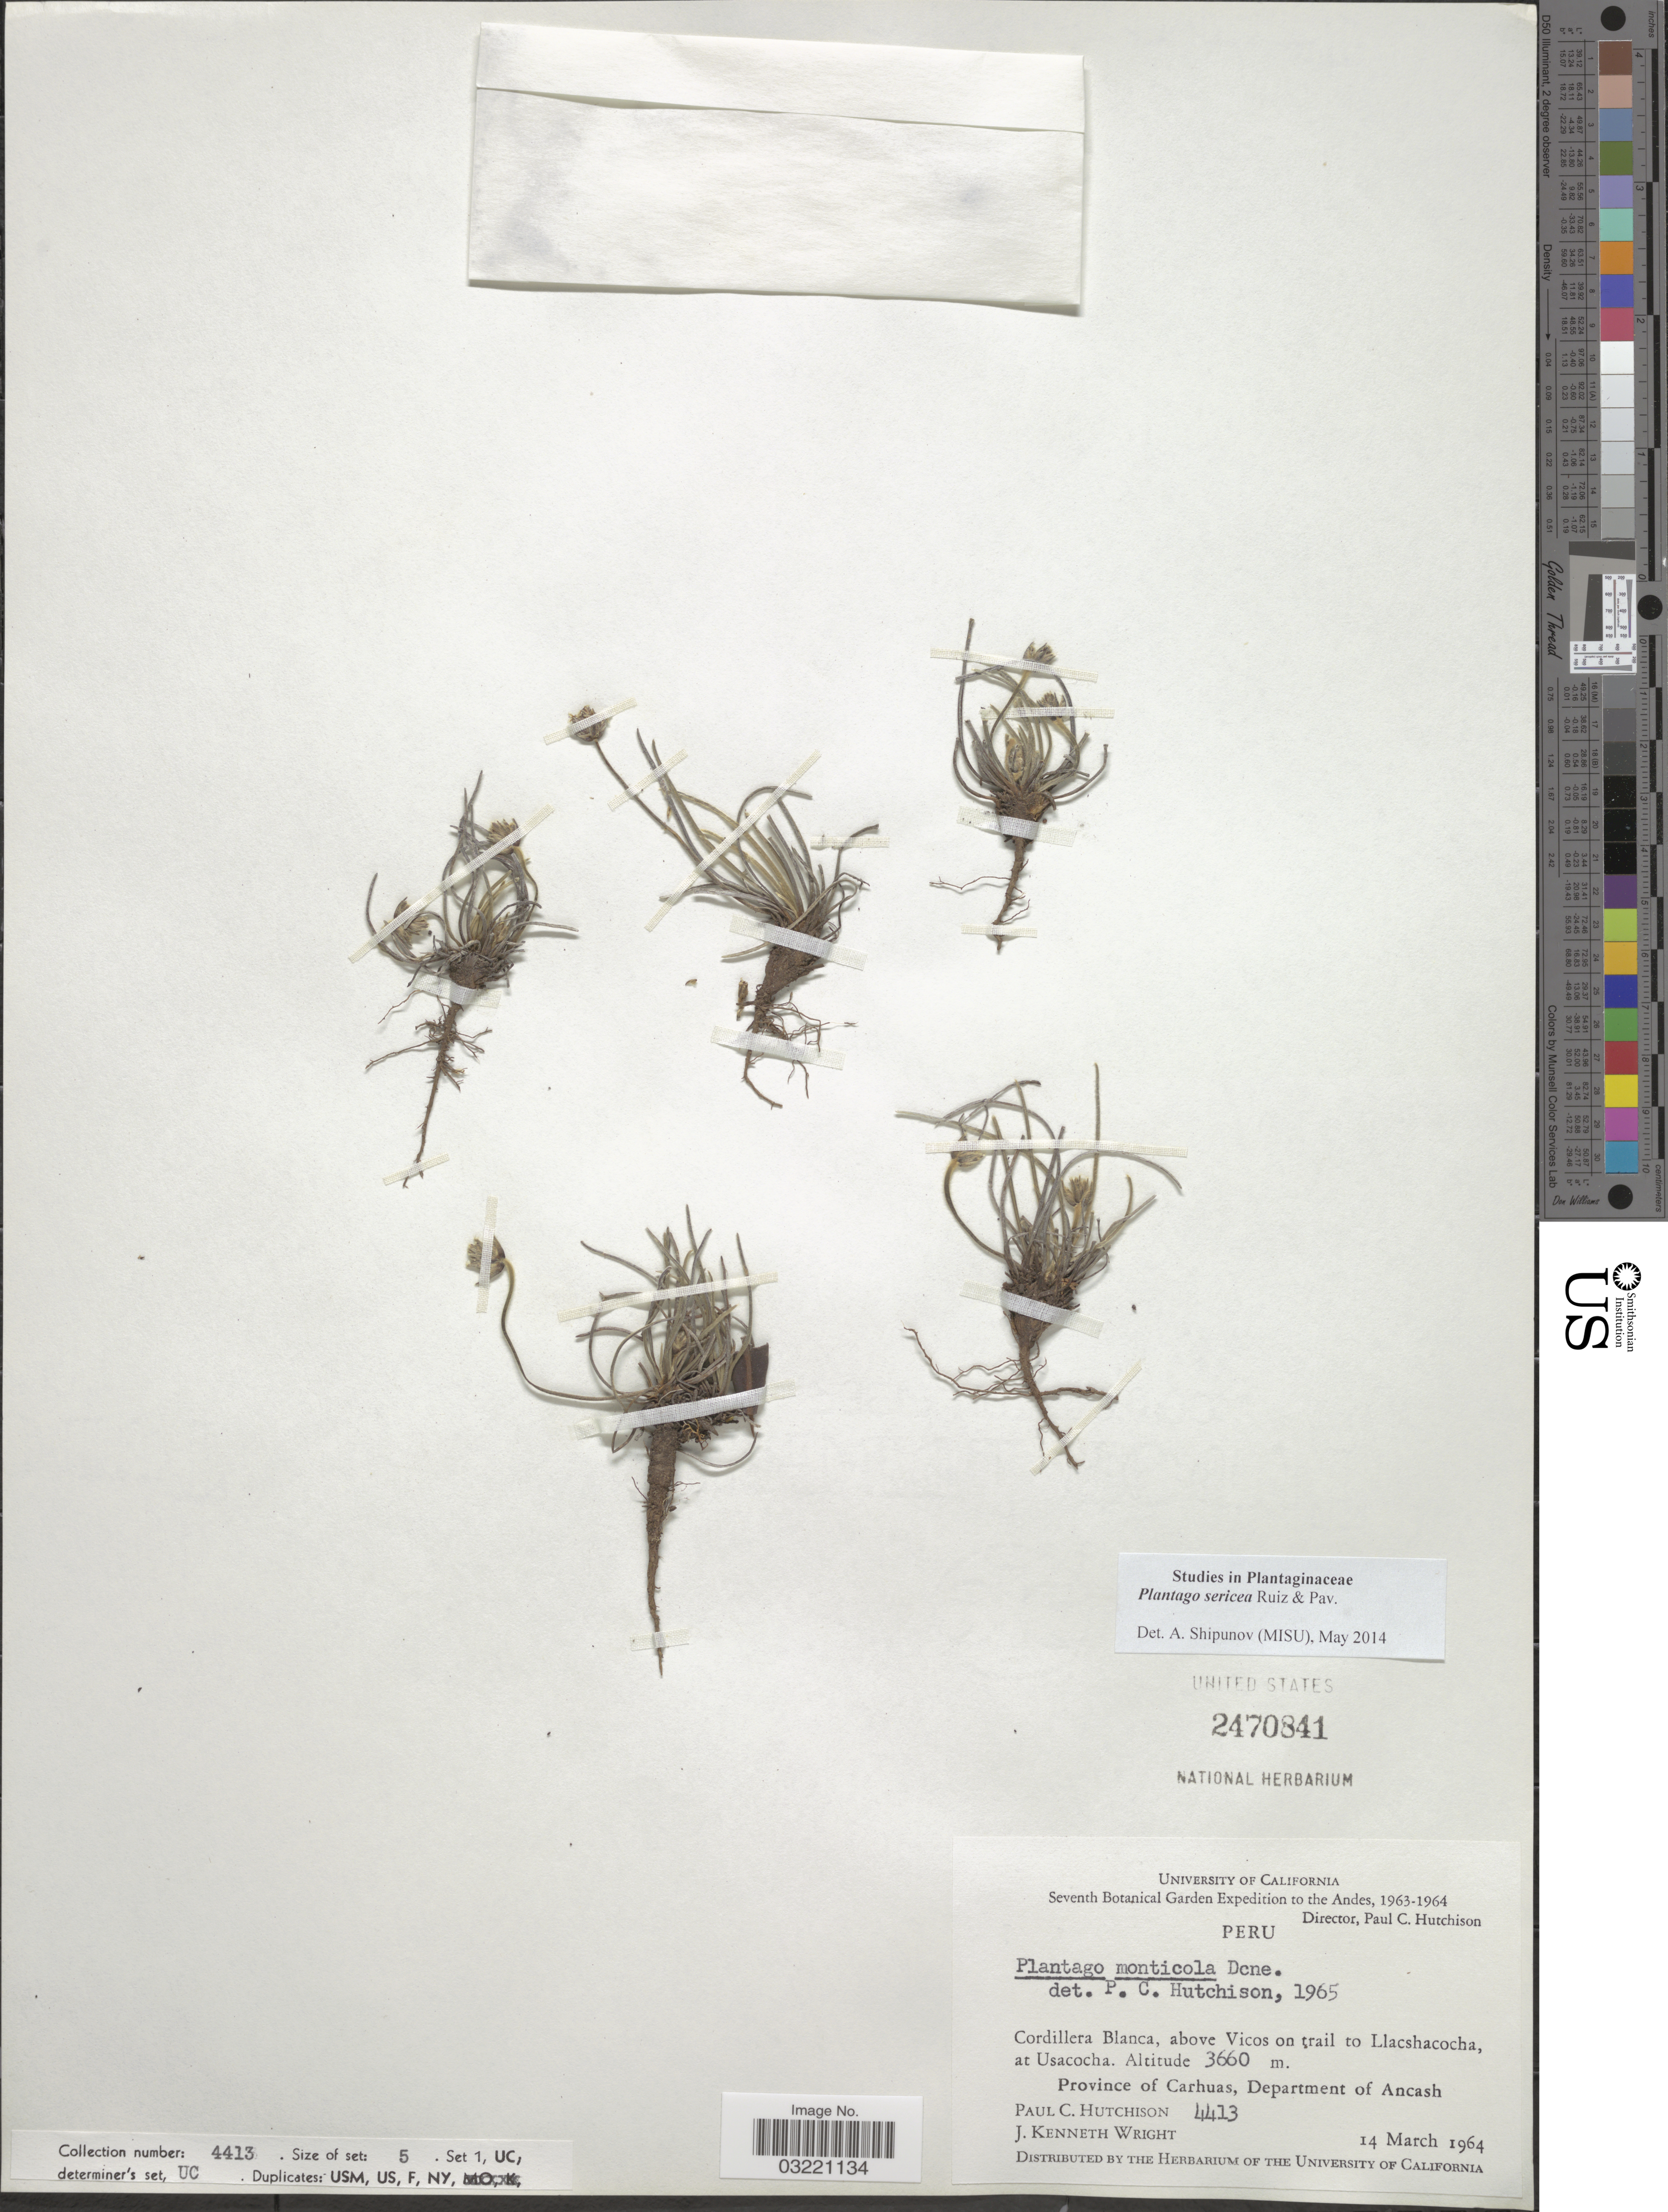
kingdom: Plantae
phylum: Tracheophyta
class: Magnoliopsida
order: Lamiales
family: Plantaginaceae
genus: Plantago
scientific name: Plantago sericea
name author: Ruiz & Pav.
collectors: P. C. Hutchison & J. K. Wright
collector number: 4413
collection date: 1964-03-14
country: Peru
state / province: Ancash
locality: Cordillera Blanca, above Vicos on trail to Llacshacocha, at Usacocha. Province of Carhuas, Department of Ancash.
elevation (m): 3660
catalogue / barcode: US 2470841